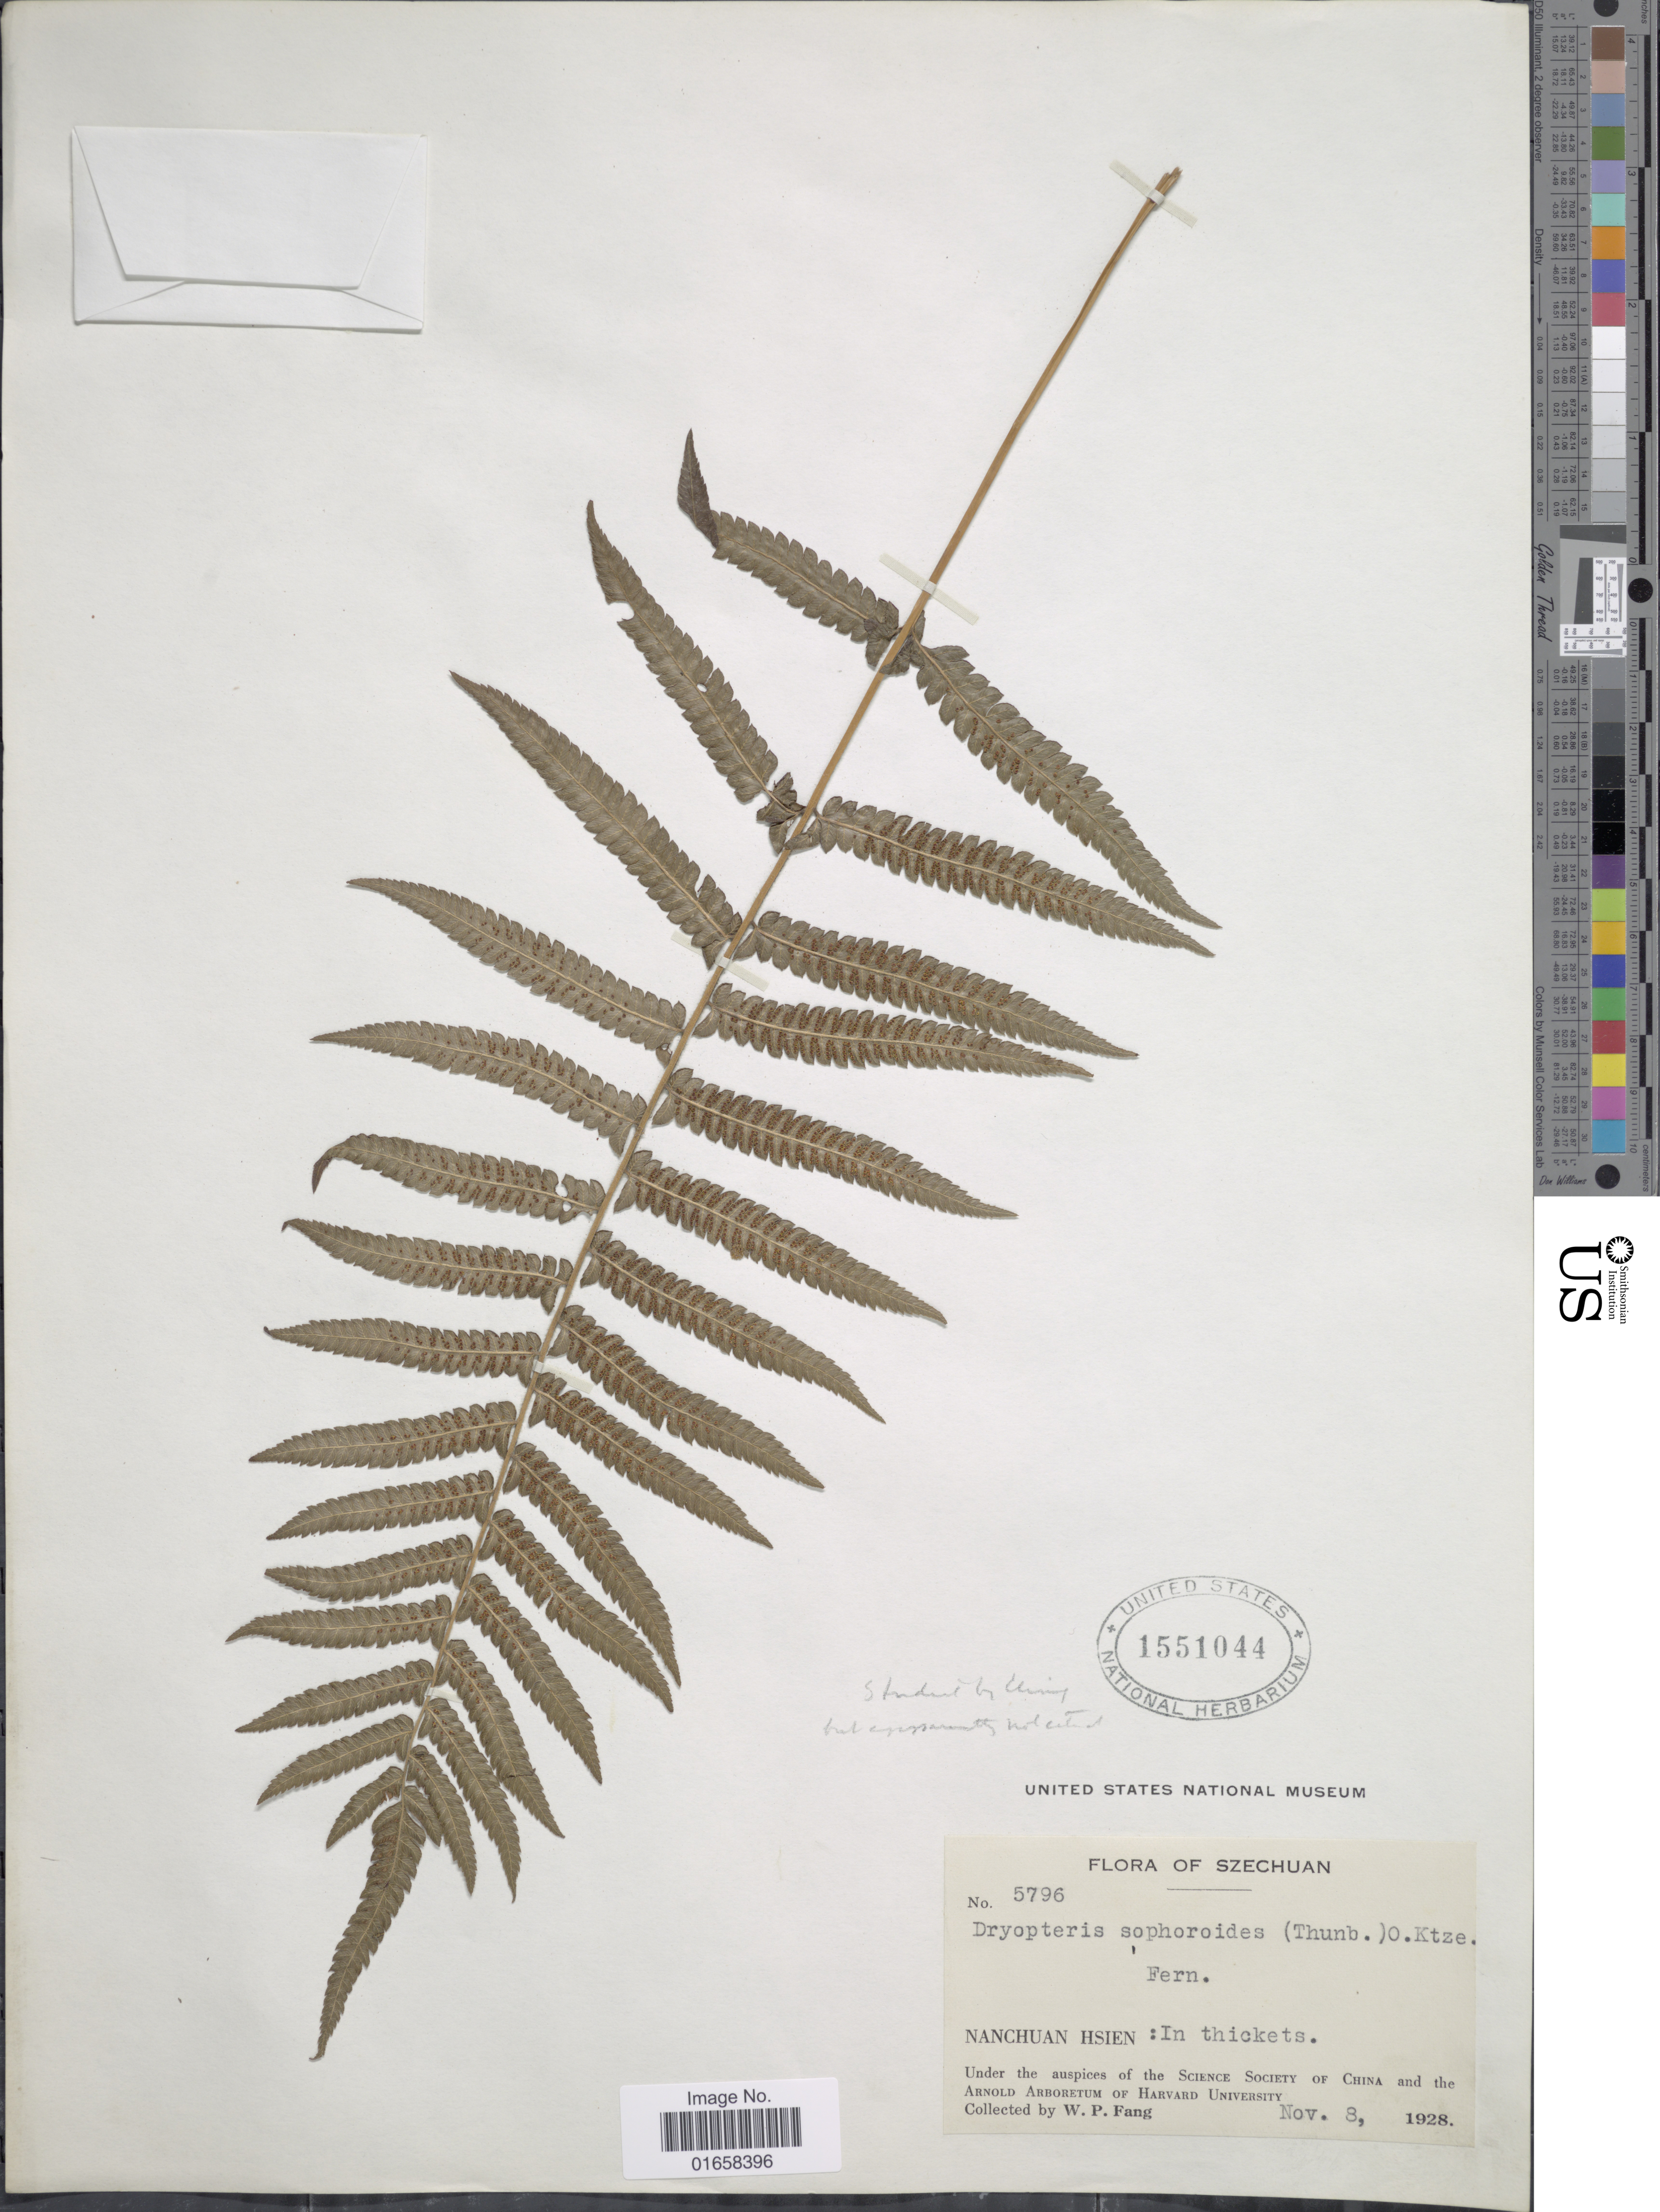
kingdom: Plantae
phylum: Tracheophyta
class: Polypodiopsida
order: Polypodiales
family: Thelypteridaceae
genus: Christella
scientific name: Christella acuminata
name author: (Houtt.) H. Lév.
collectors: W. P. Fang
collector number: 5796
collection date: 1928-11-08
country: China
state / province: Sichuan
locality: Szechuan. Nanchuan Hsien.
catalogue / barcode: US 1551044